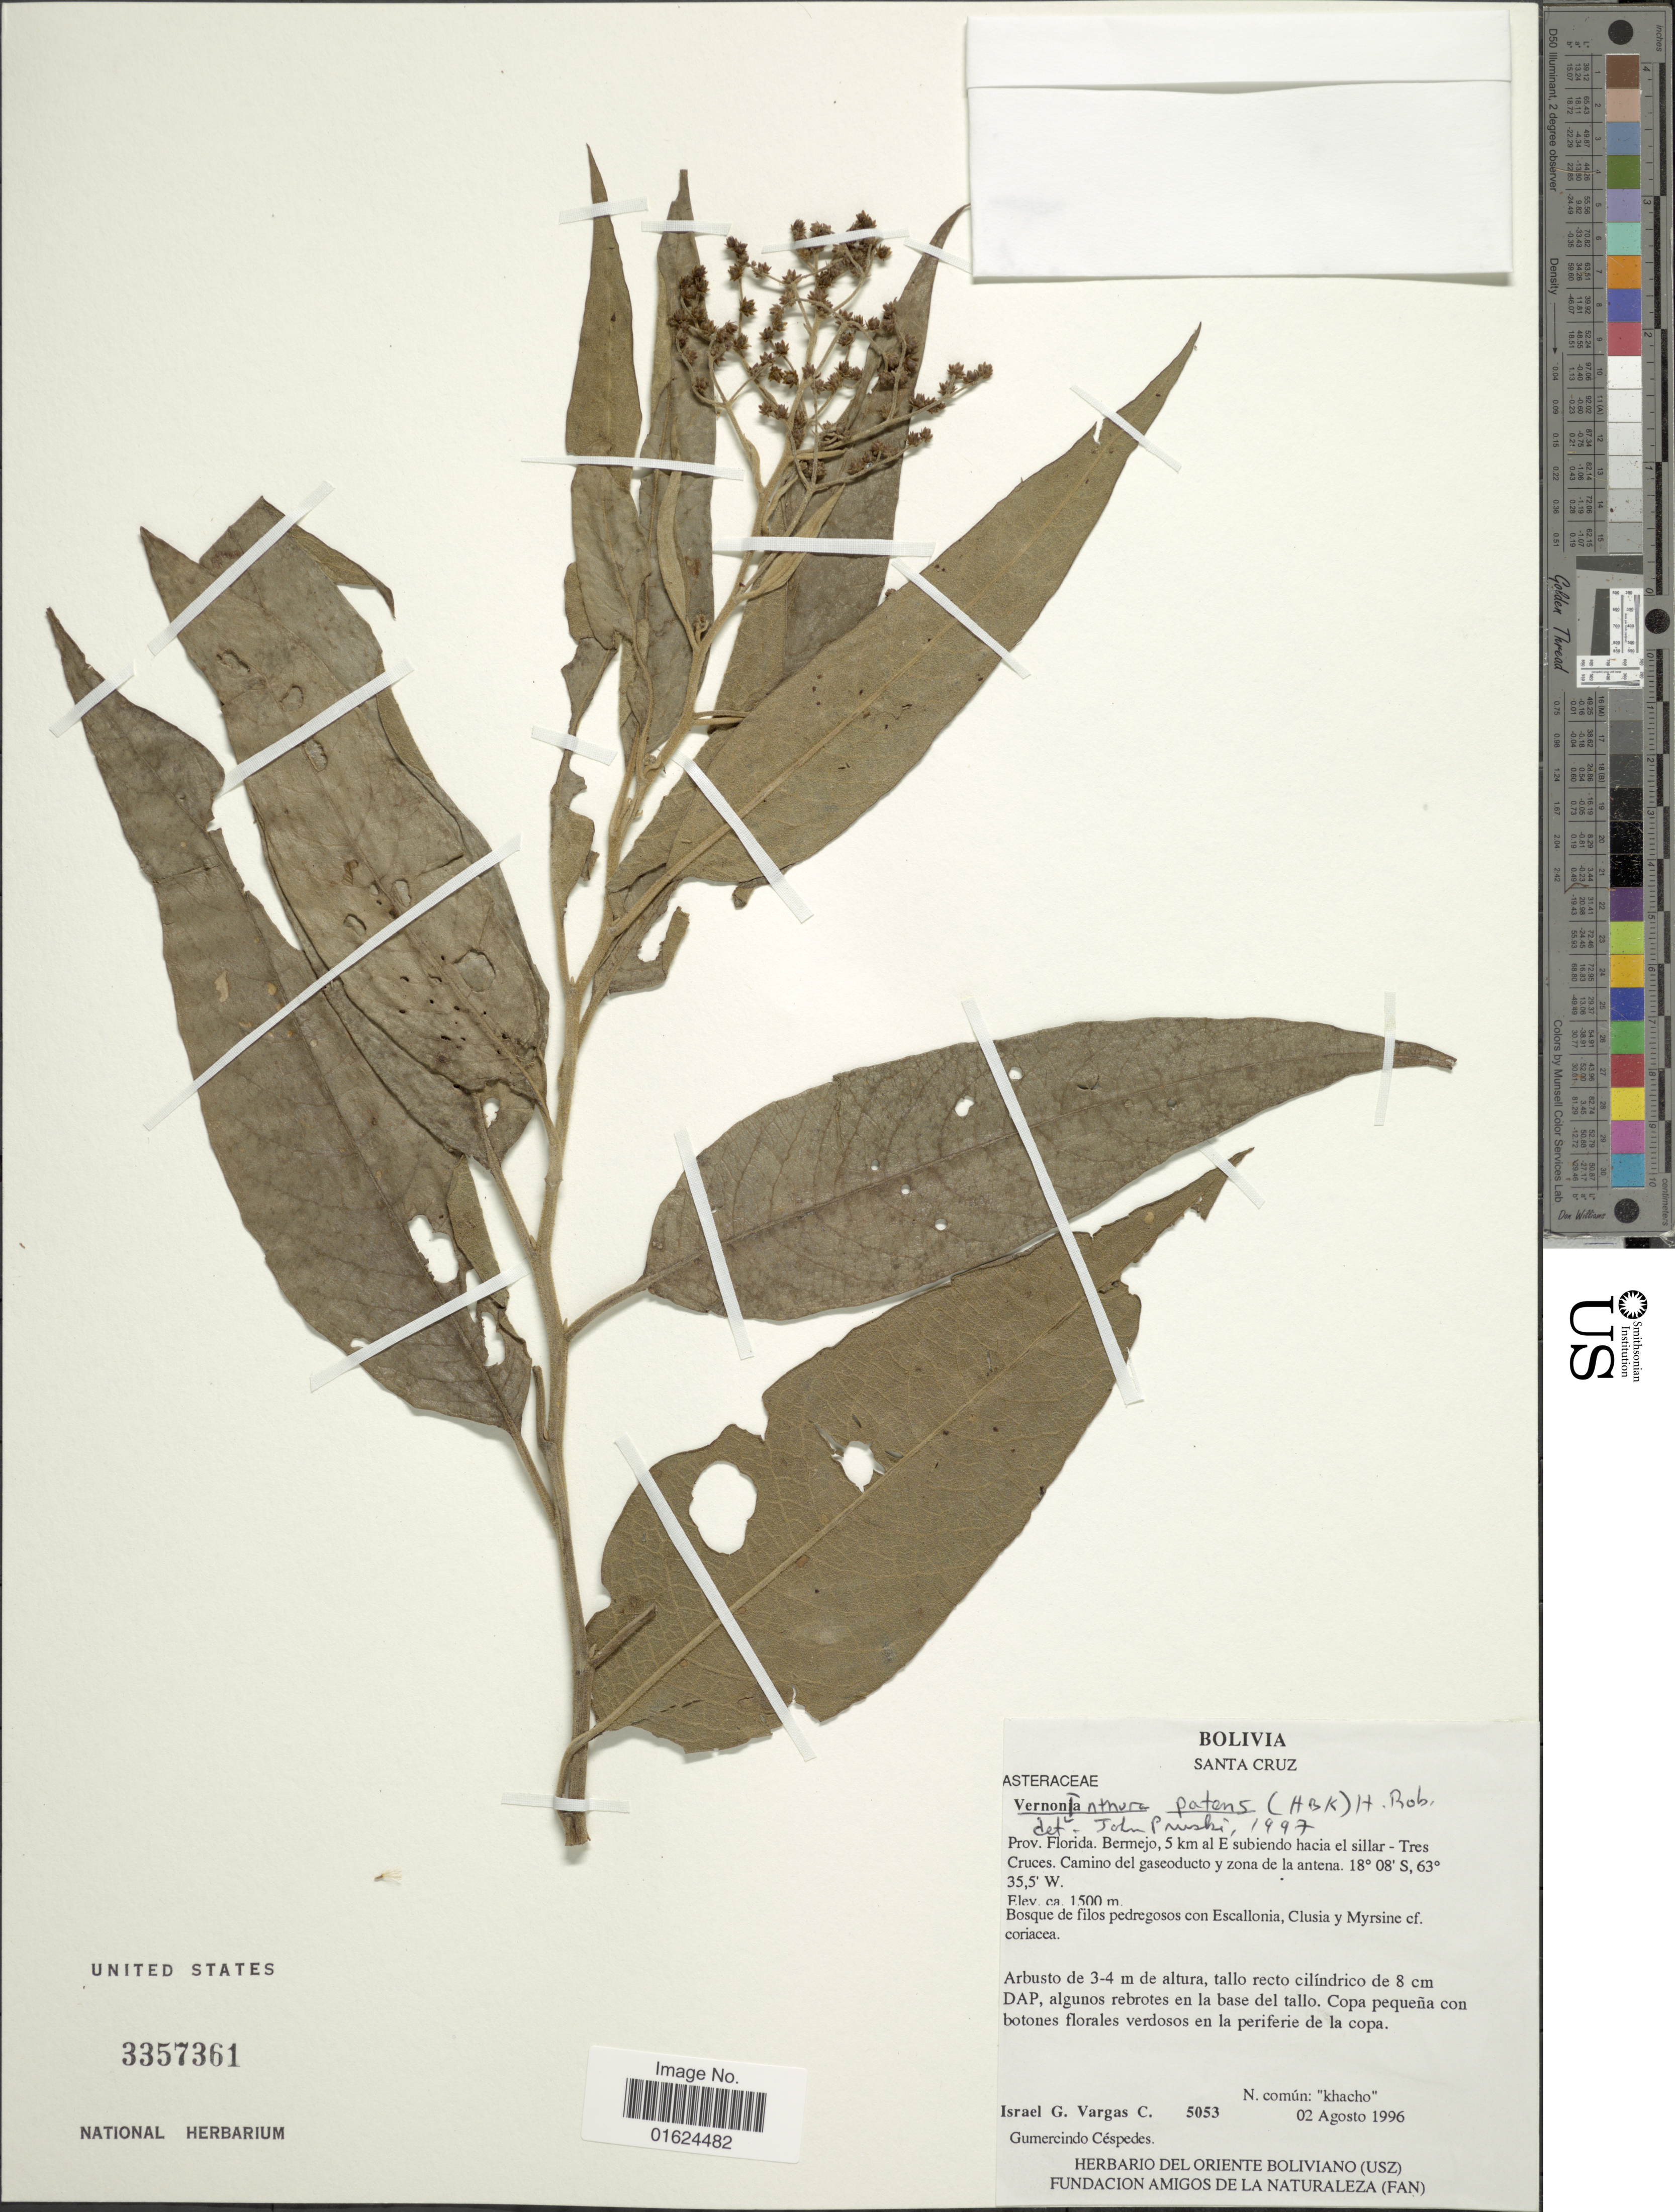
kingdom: Plantae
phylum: Tracheophyta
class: Magnoliopsida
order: Asterales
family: Asteraceae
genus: Vernonanthura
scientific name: Vernonanthura patens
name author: (Kunth) H. Rob.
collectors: I. Vargas C. & G. Céspedes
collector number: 5053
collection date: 1996-08-02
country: Bolivia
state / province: Santa Cruz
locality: Prov. Florida. Bermejo, 5 km al E subiendo hacia el sillar - Tres Cruces. Camino del gaseoducto zona de ka antena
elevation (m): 1500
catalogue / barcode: US 3357361